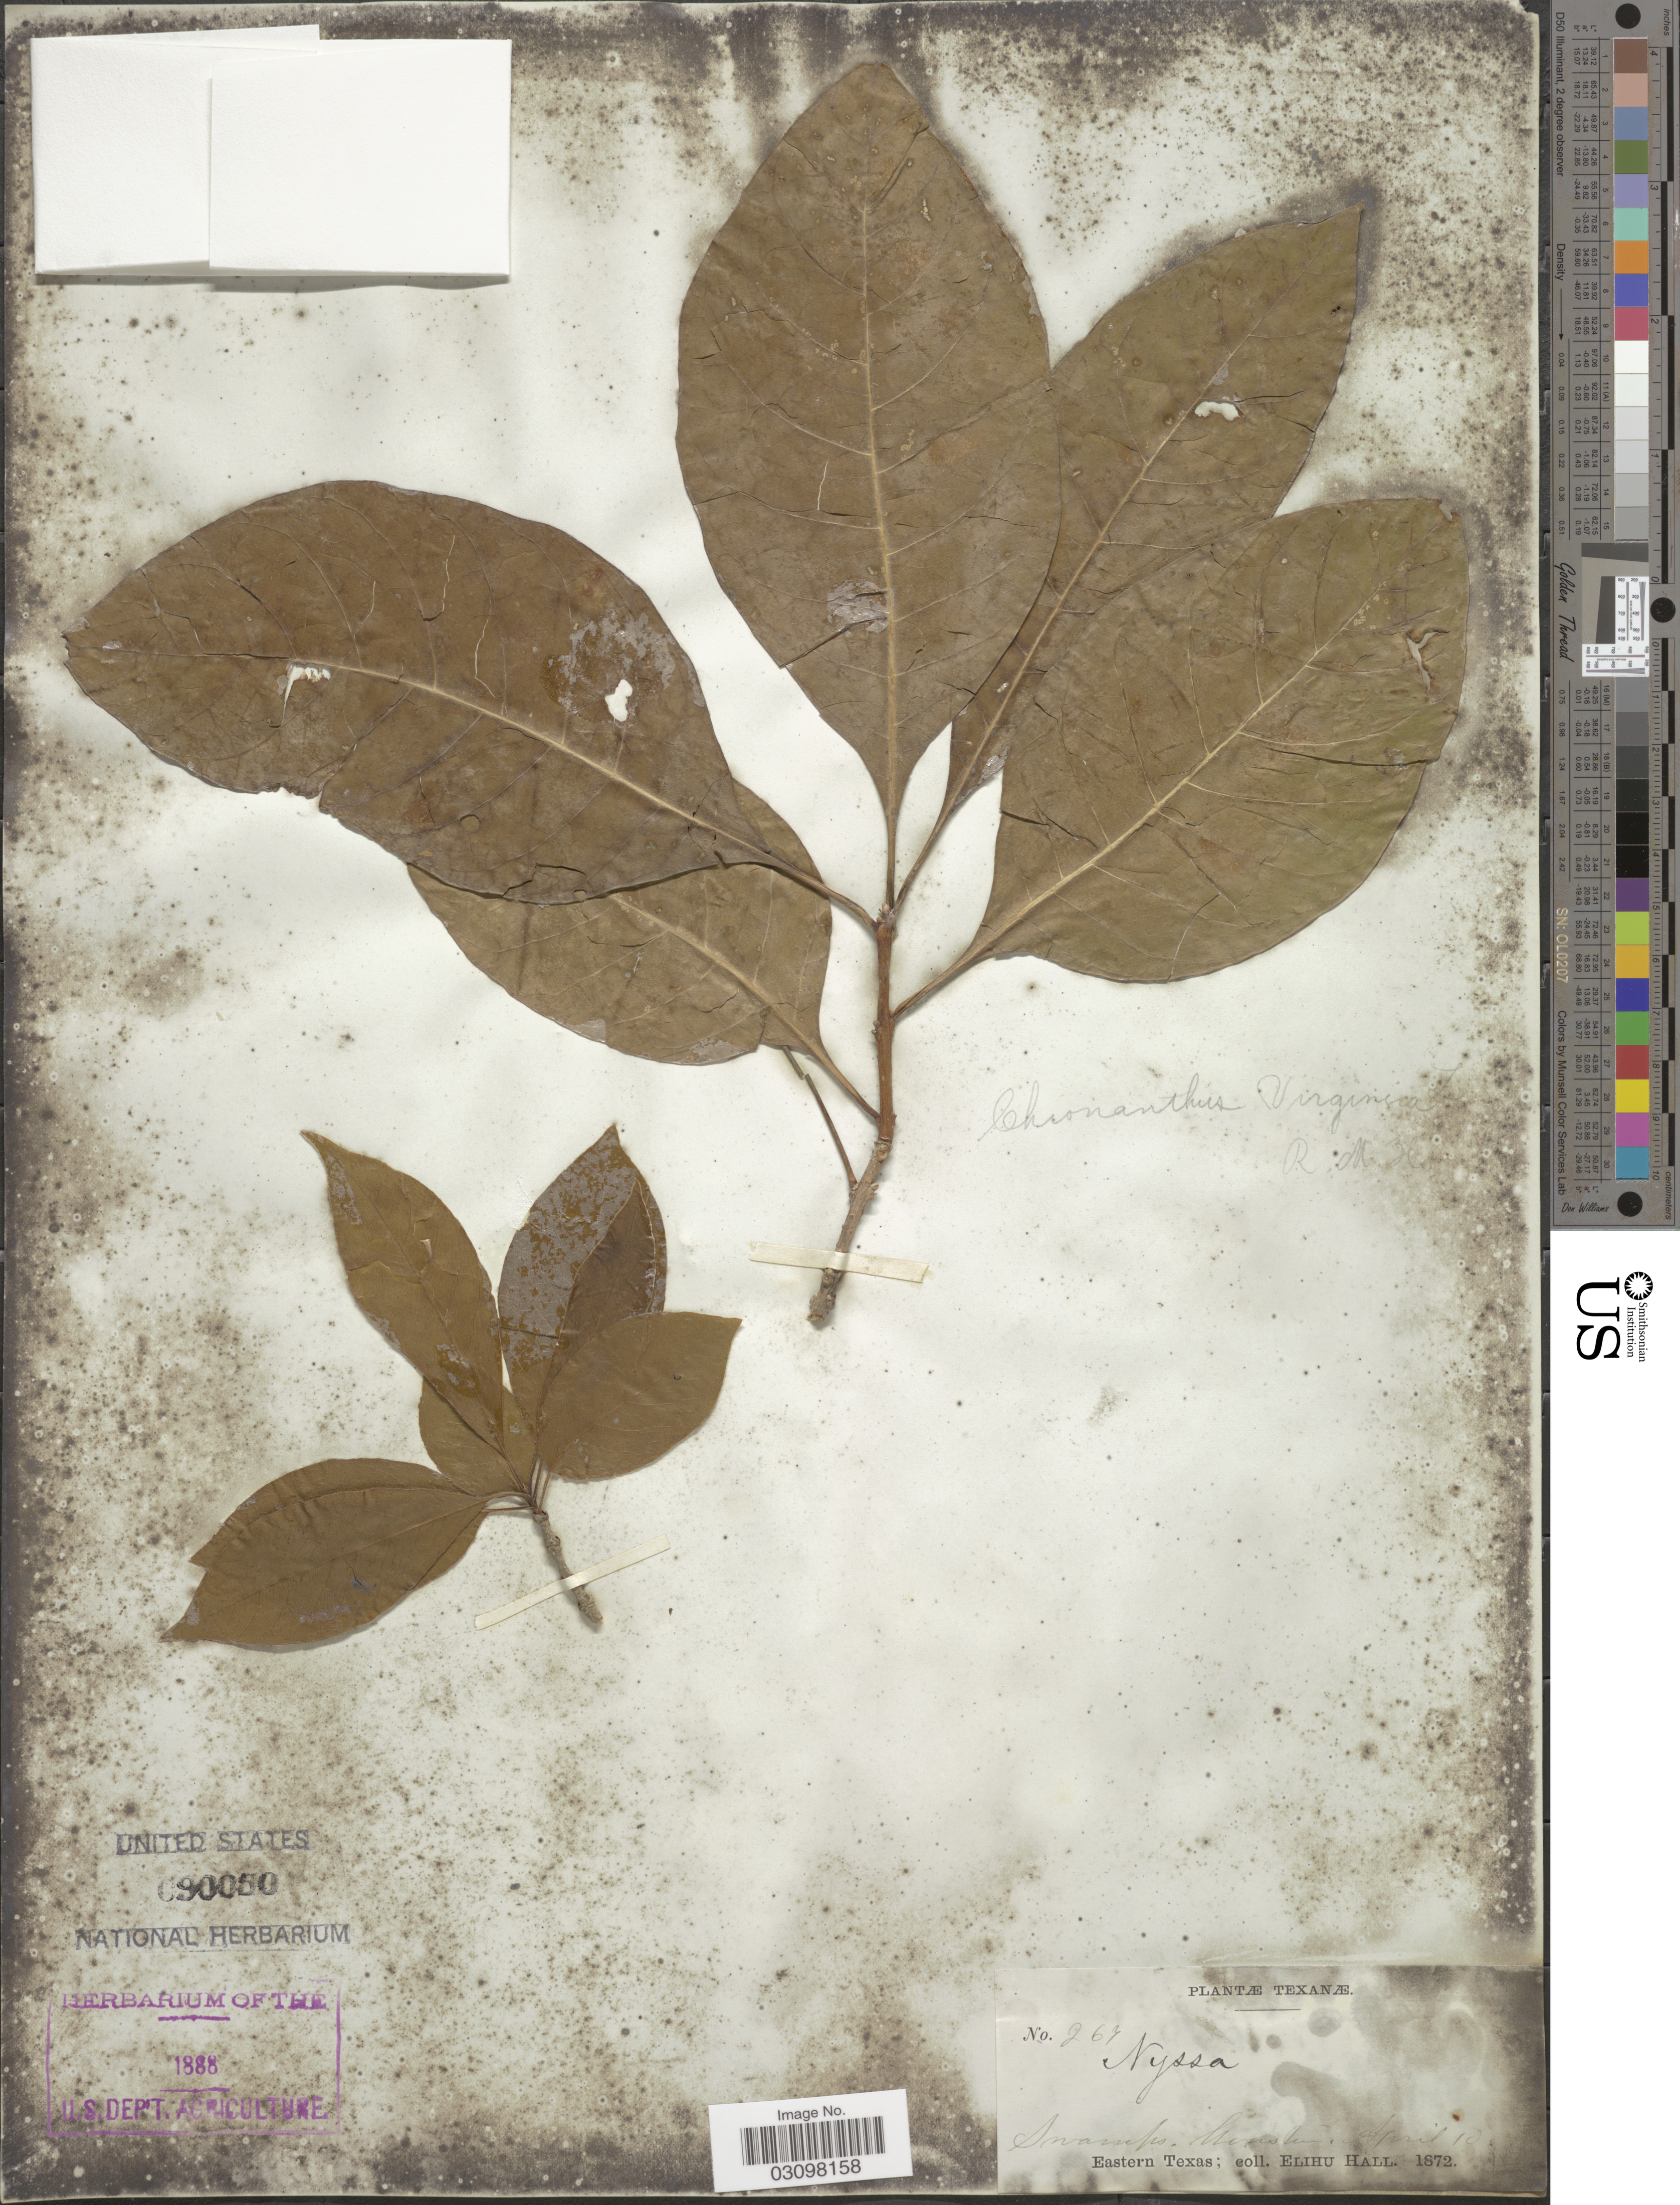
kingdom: Plantae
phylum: Tracheophyta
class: Magnoliopsida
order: Cornales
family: Nyssaceae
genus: Nyssa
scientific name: Nyssa sp.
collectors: E. Hall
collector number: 267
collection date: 1872-04-10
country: United States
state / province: Texas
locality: Houston.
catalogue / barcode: US 90050